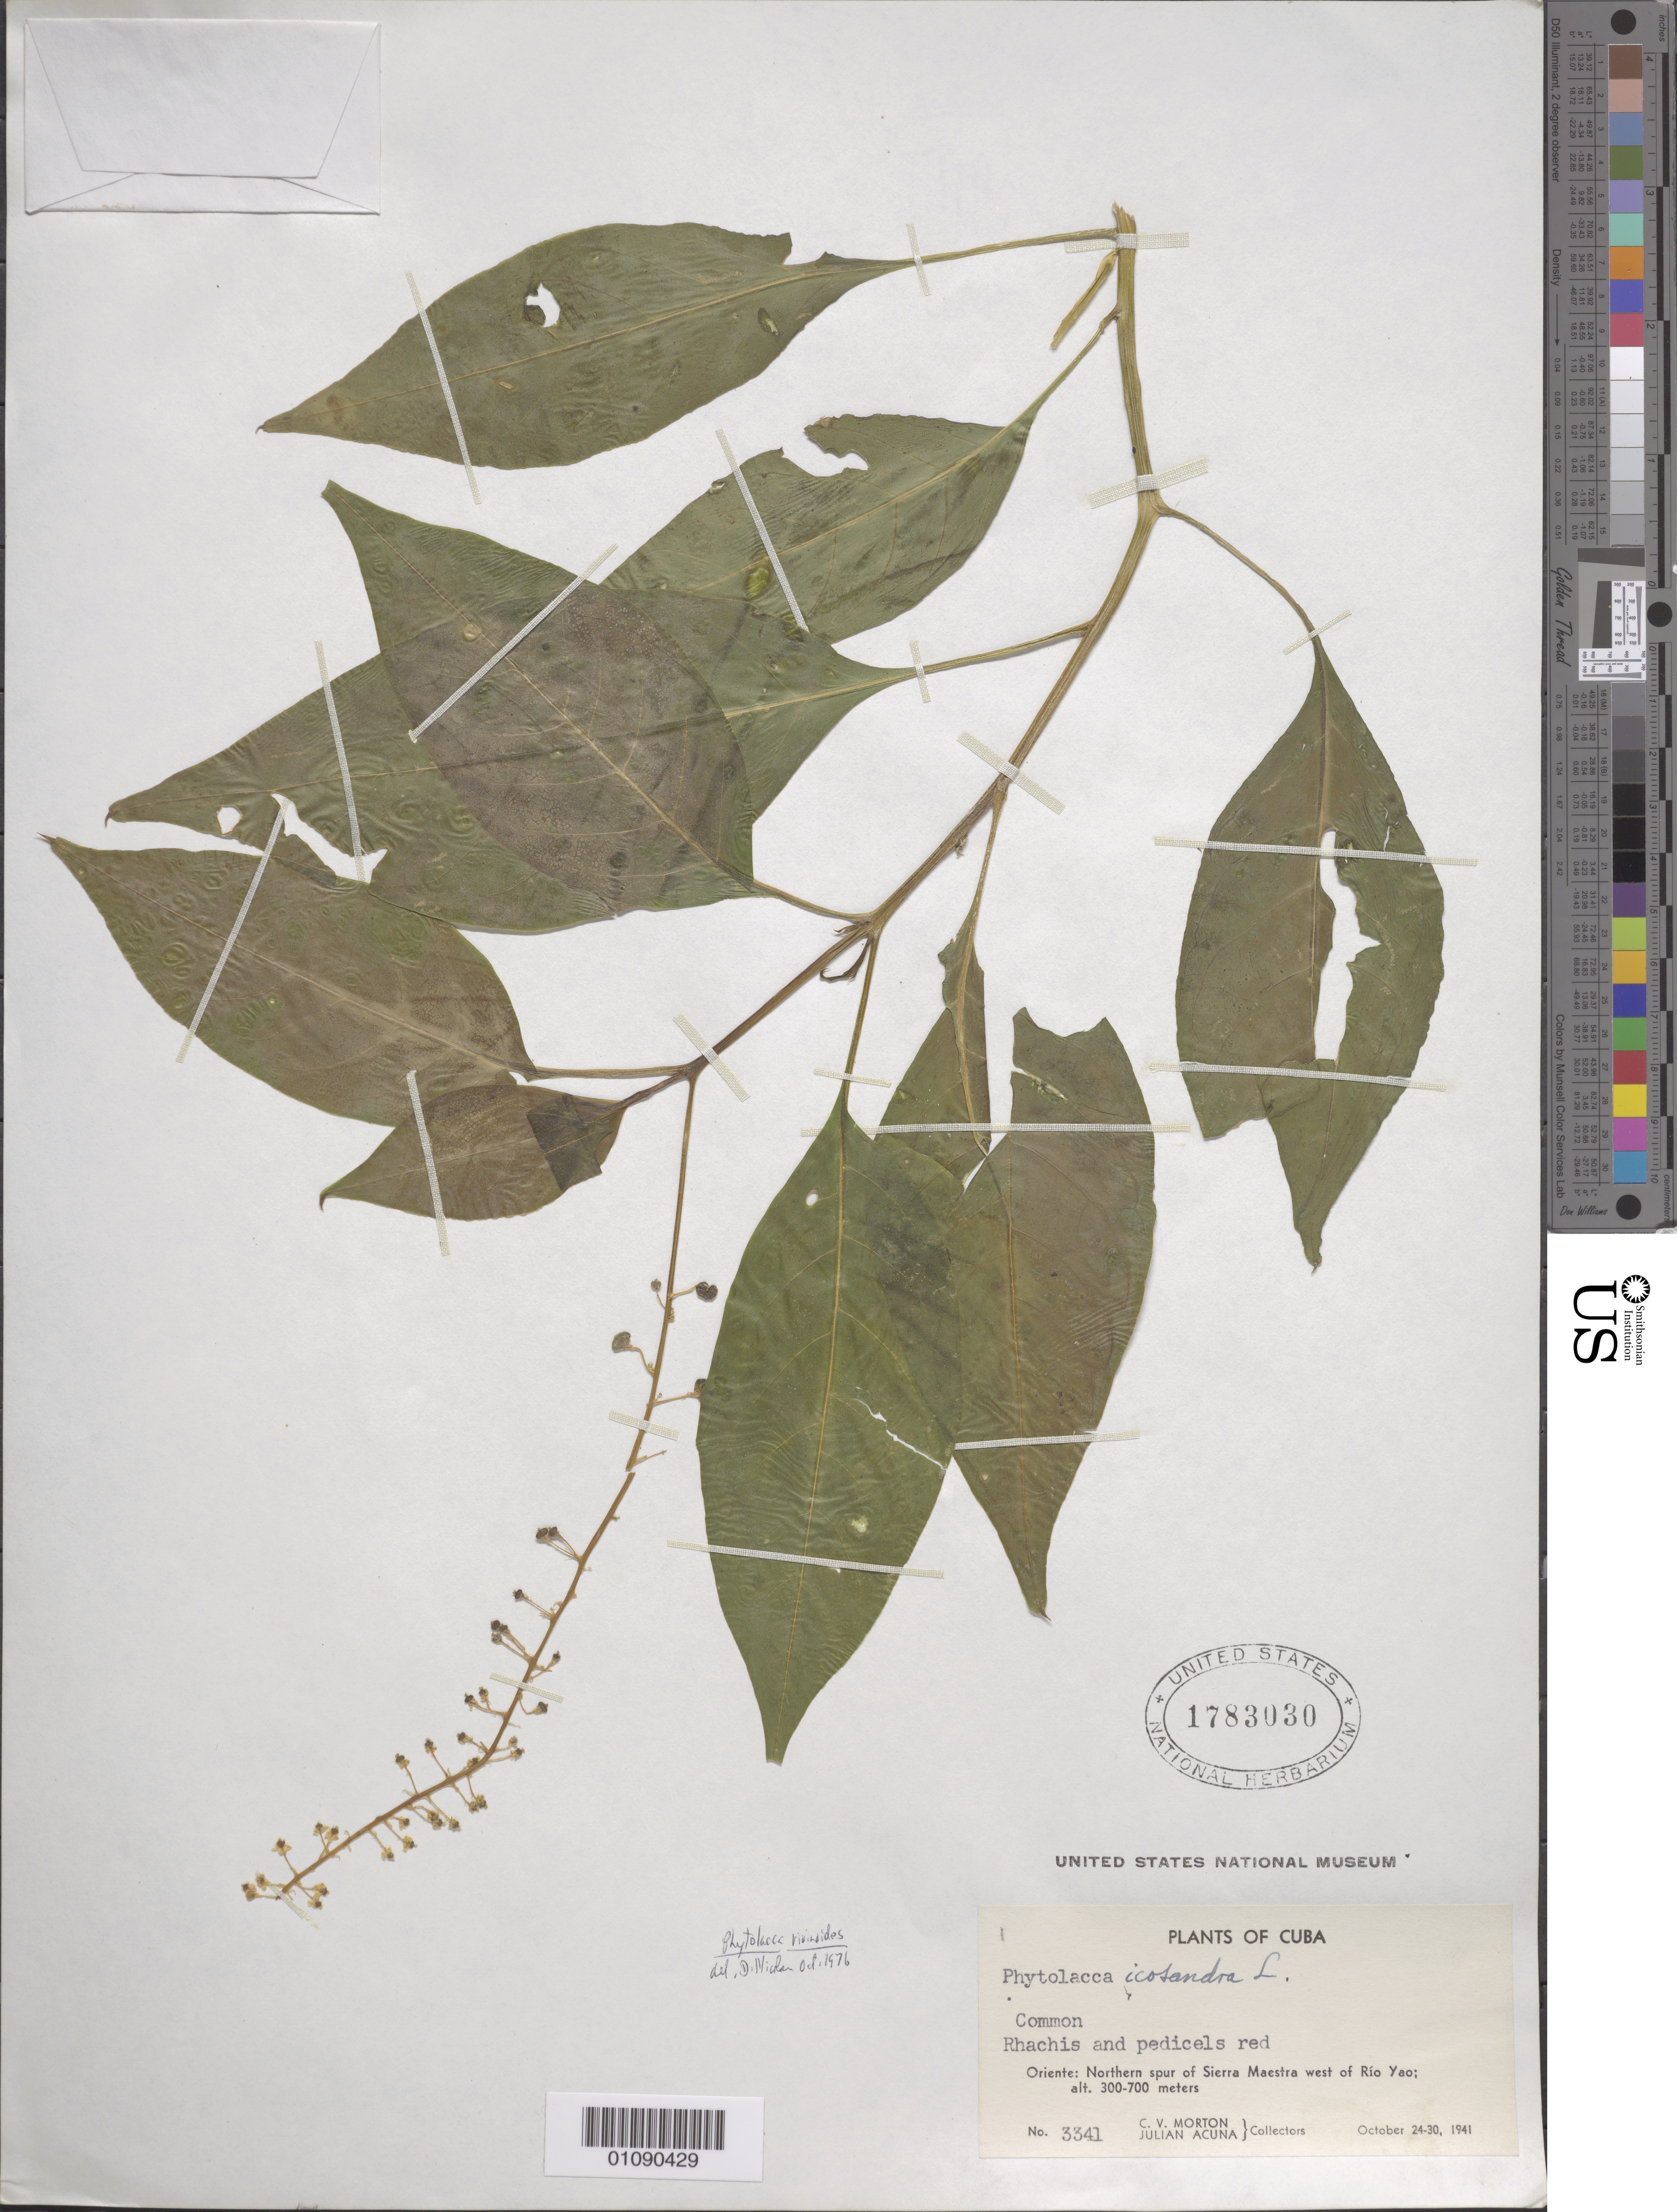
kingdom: Plantae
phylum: Tracheophyta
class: Magnoliopsida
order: Caryophyllales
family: Phytolaccaceae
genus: Phytolacca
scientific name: Phytolacca rivinoides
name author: Kunth & C.D. Bouché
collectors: C. V. Morton & J. Acuña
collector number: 3341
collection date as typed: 24 Oct 1941 to 30 Oct 1941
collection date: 1941-10-24/1941-10-30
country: Cuba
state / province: Oriente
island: Cuba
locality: Oriente: N spur of Sierra Maestra W of Rio Yao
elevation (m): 300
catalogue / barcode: US 1783030